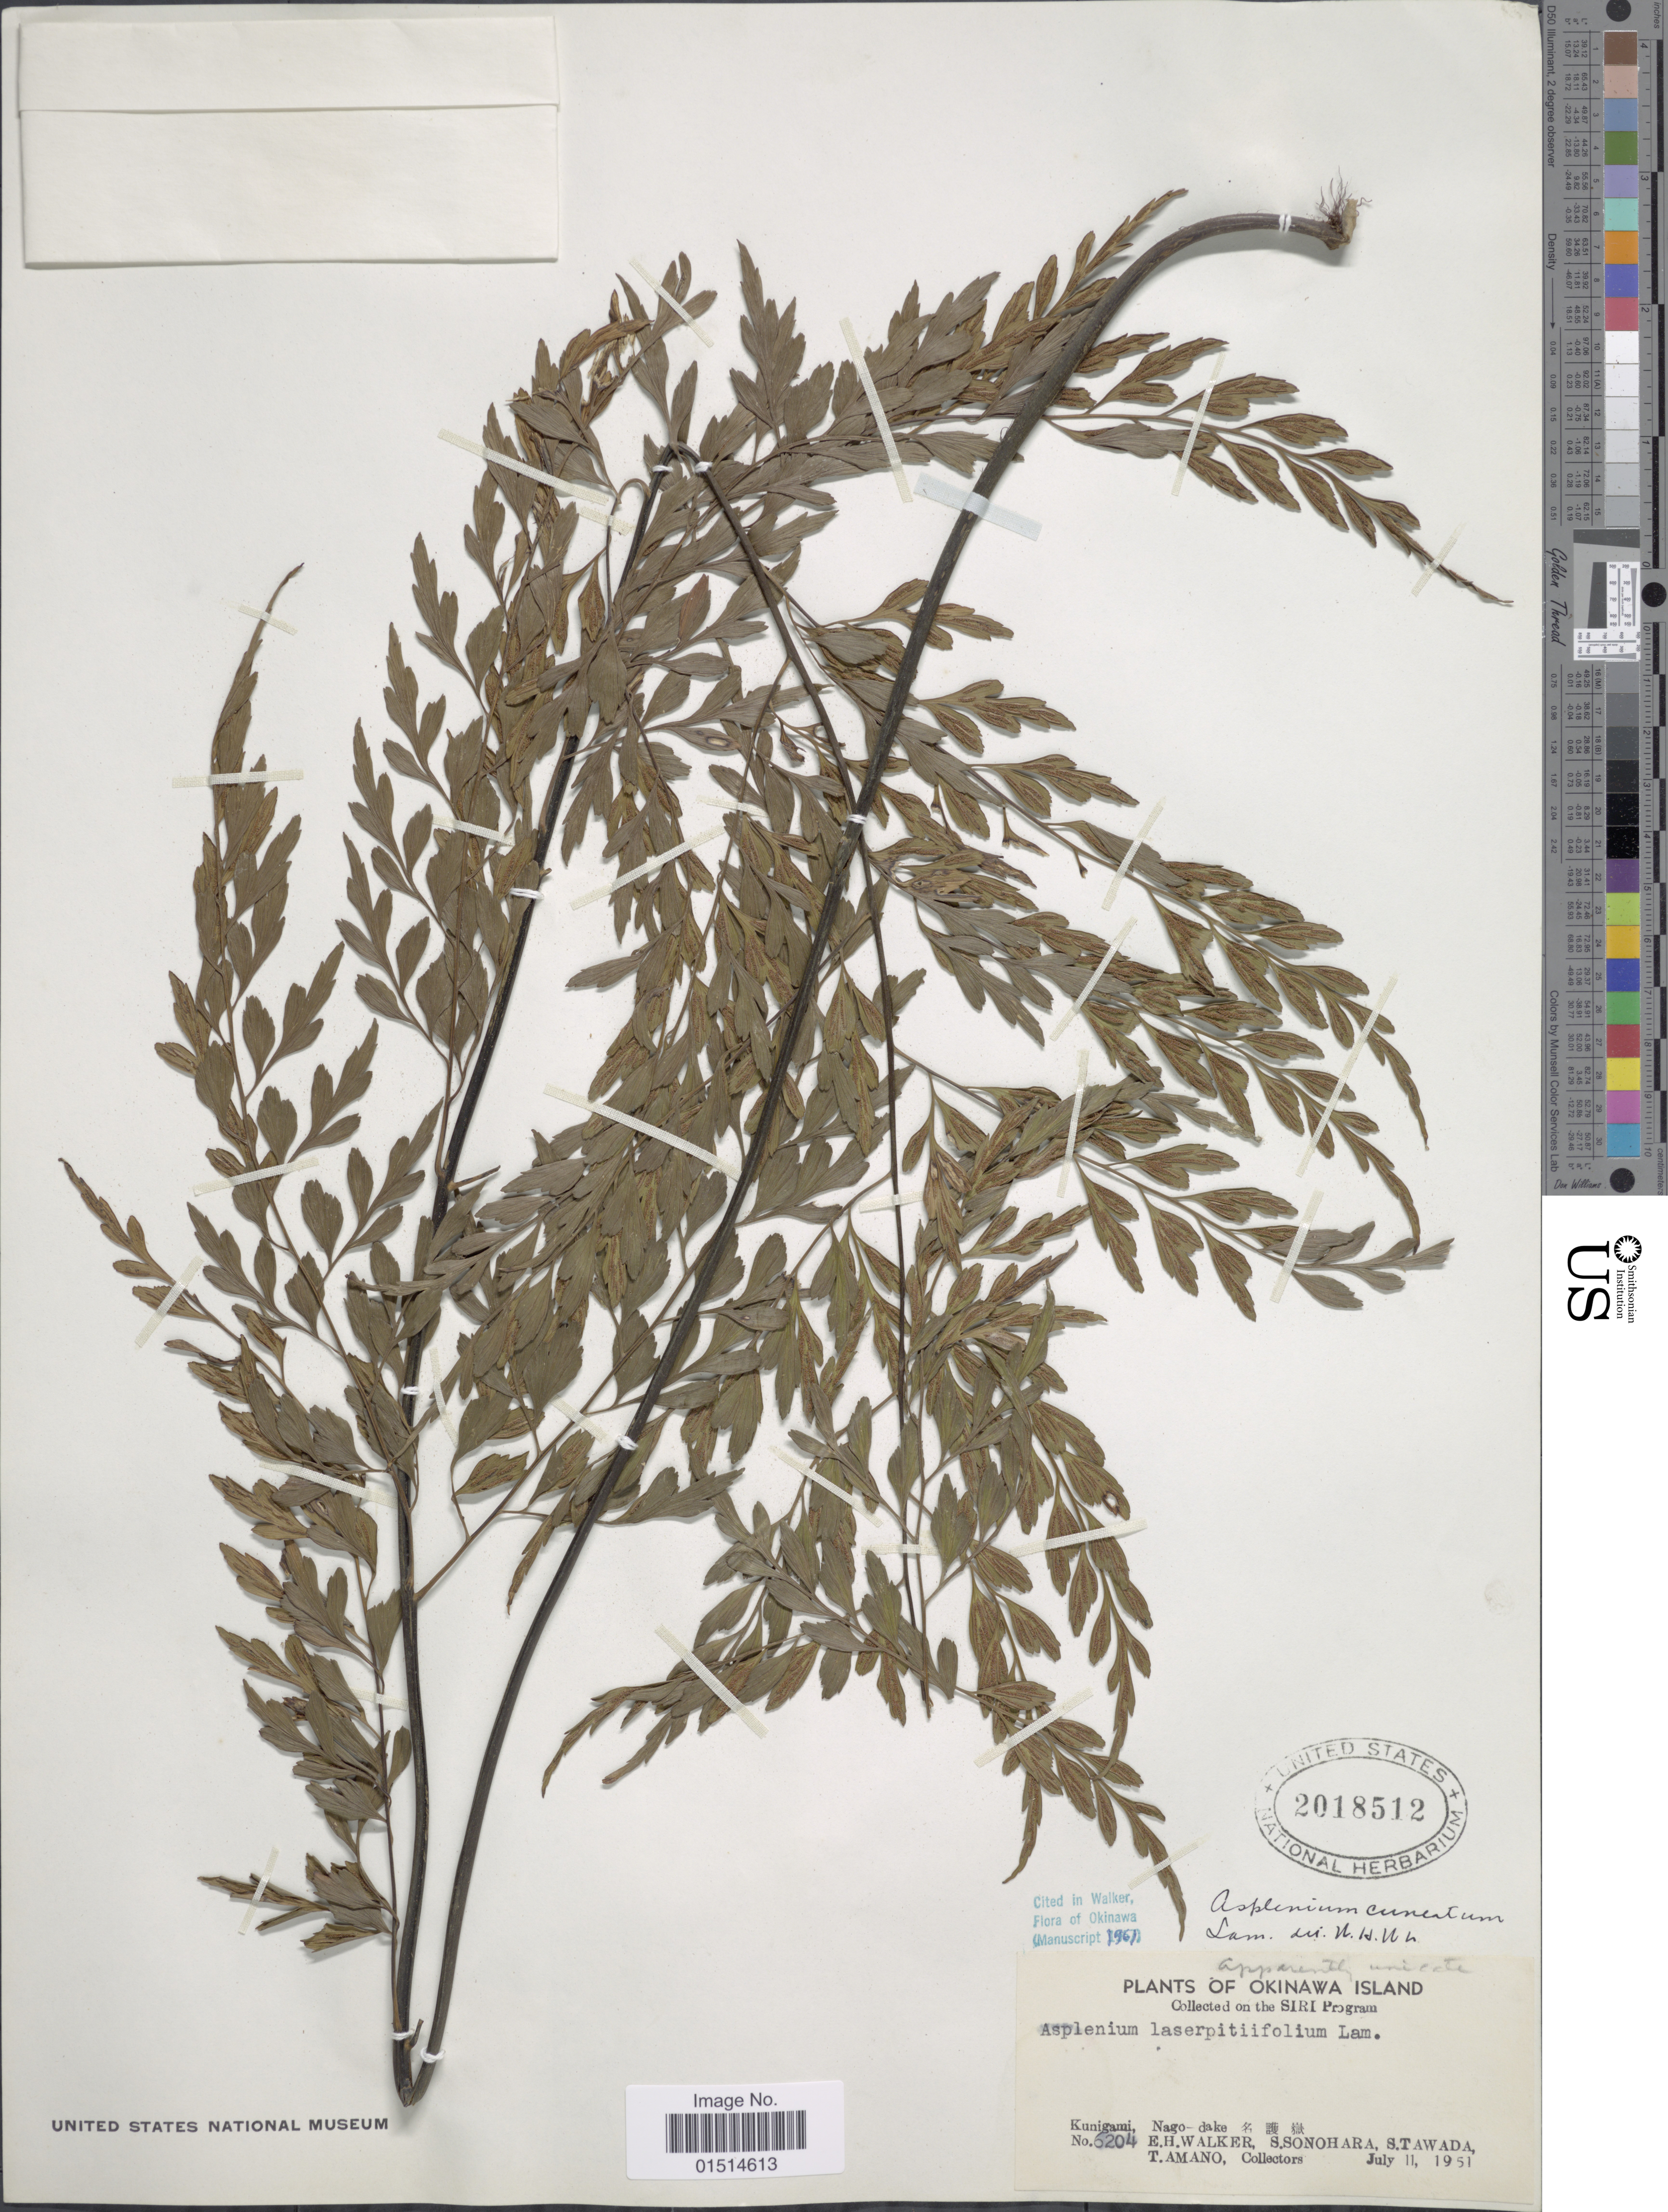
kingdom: Plantae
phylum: Tracheophyta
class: Polypodiopsida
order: Polypodiales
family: Aspleniaceae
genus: Asplenium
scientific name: Asplenium cuneatum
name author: Lam.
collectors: E. H. Walker, S. Sonohara & S. Tawada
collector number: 6204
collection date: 1951-07-11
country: Japan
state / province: Okinawa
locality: Okinawa Island, Kunigami, Nago-dake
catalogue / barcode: US 2018512